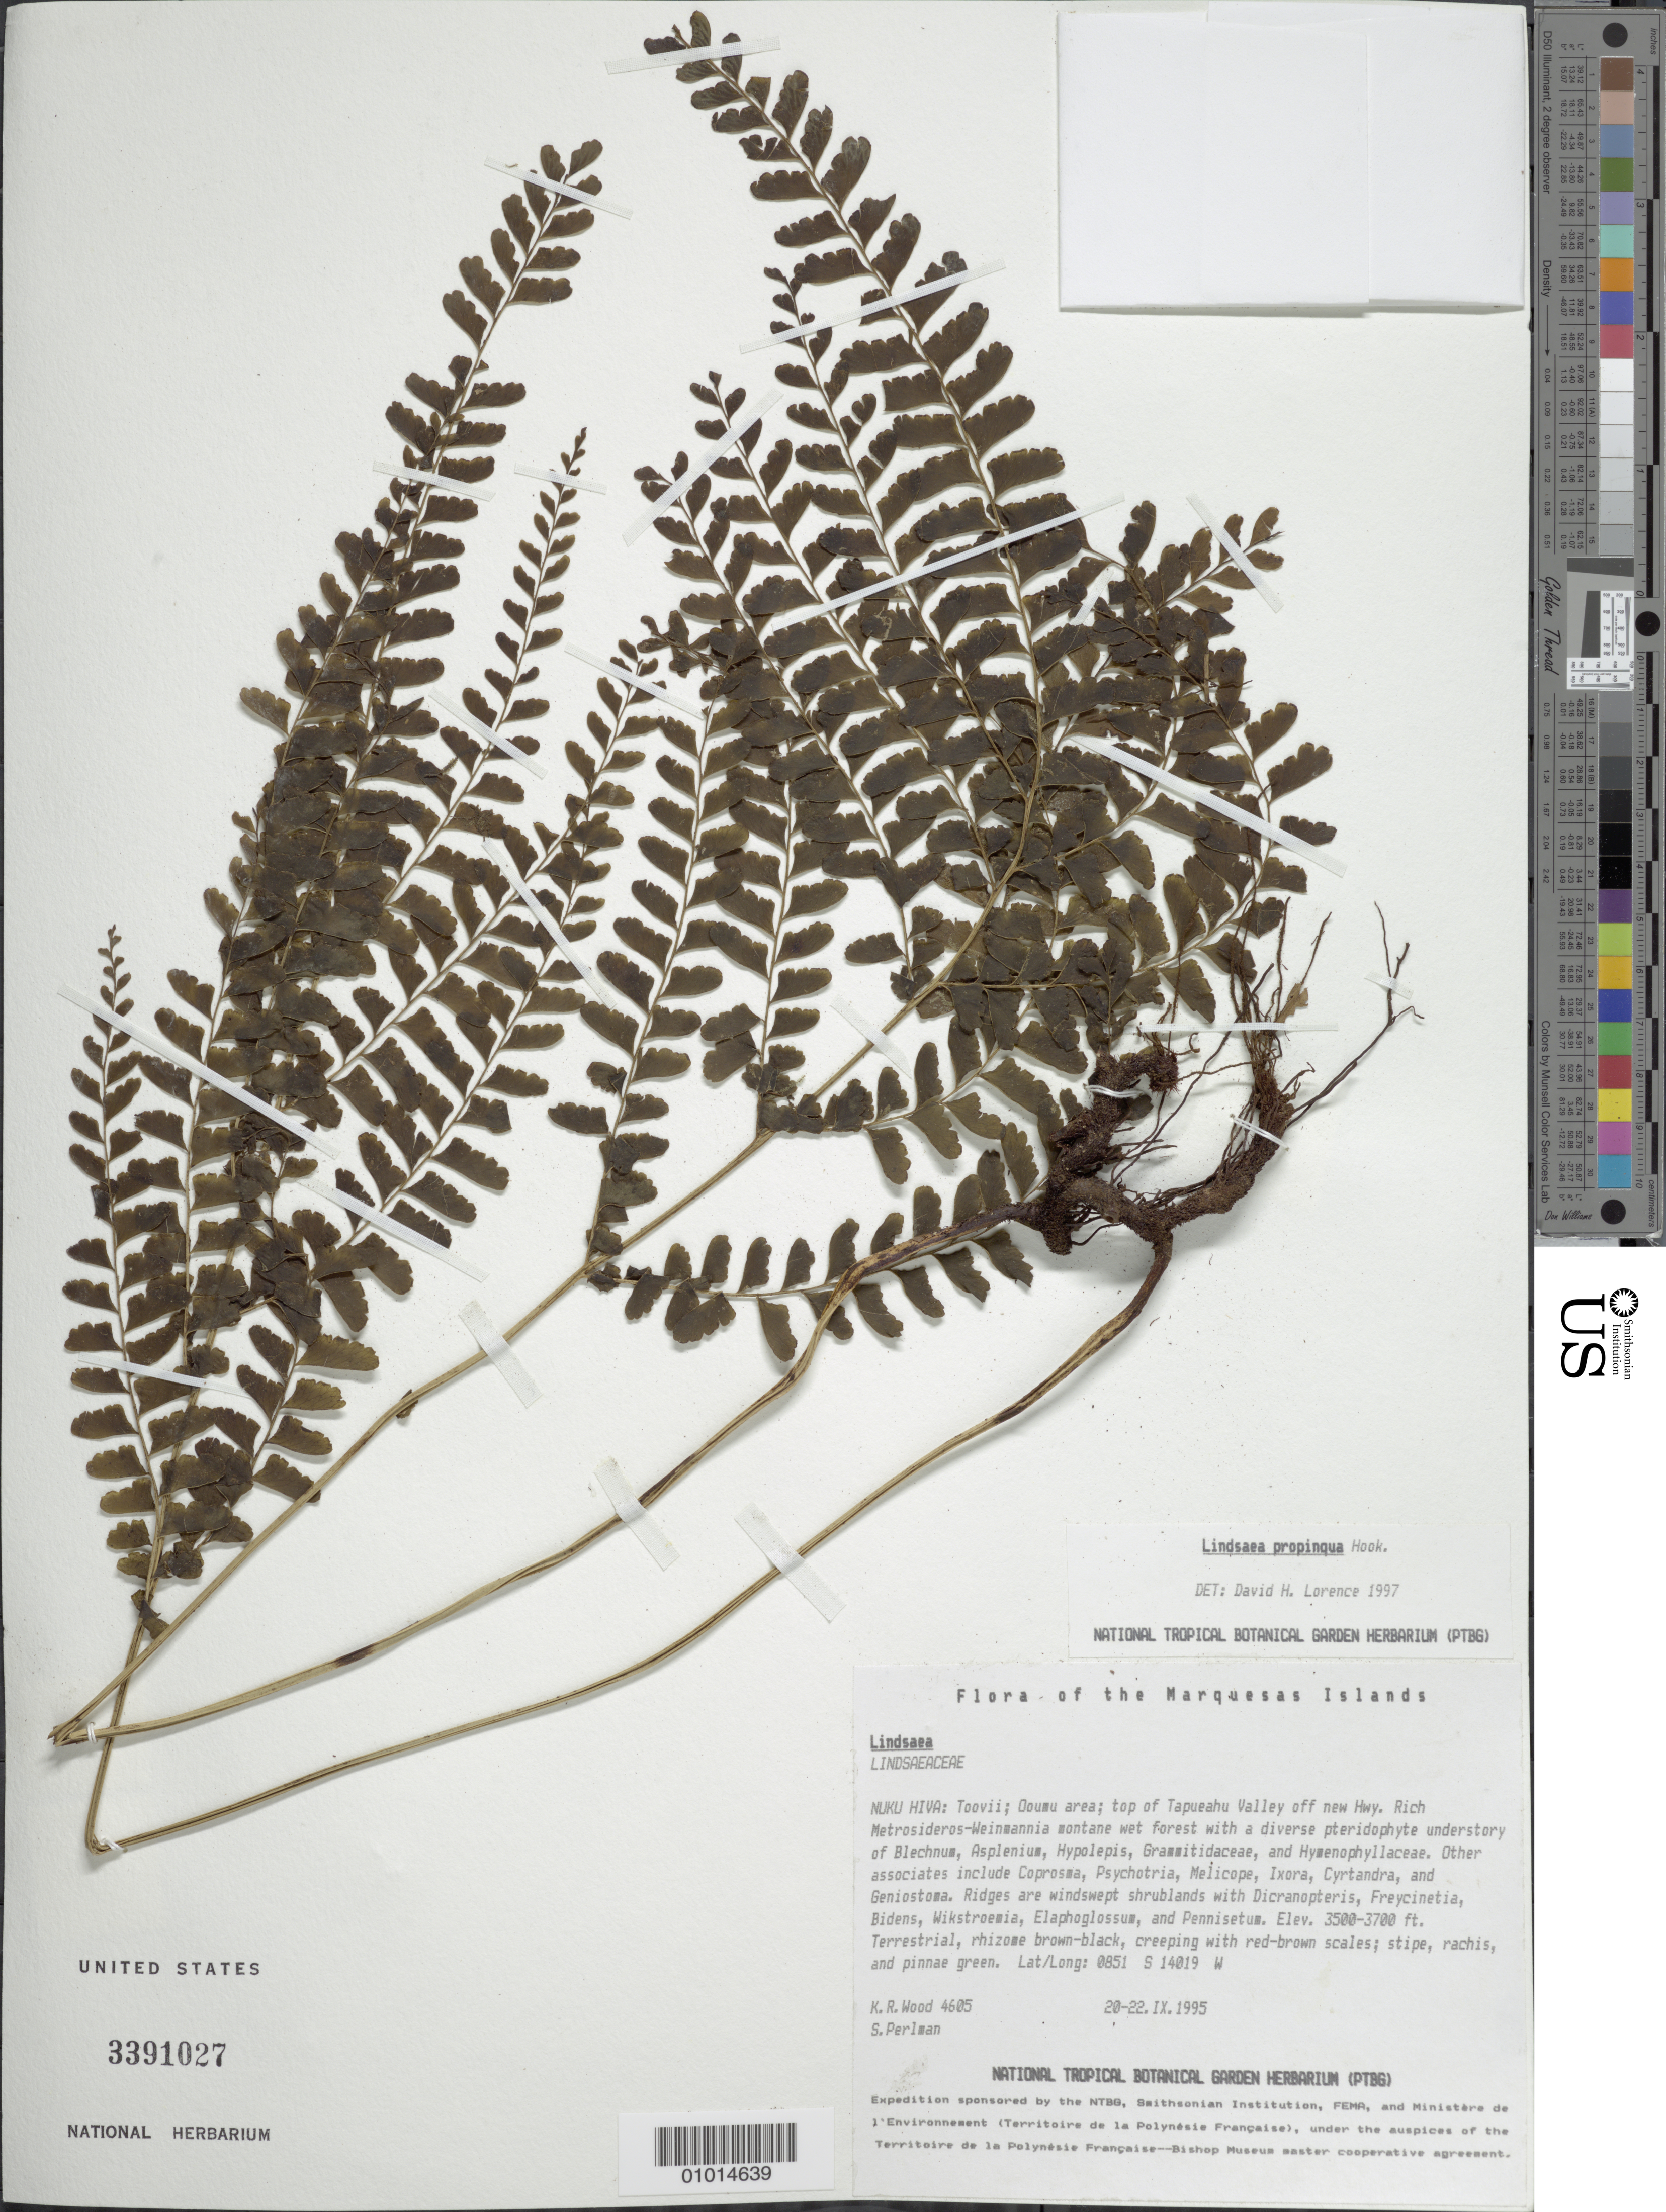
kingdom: Plantae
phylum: Tracheophyta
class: Polypodiopsida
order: Polypodiales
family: Lindsaeaceae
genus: Lindsaea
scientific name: Lindsaea propinqua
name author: Hook.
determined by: Lorence, David H., (PTBG), National Tropical Botanical Garden (UNITED STATES)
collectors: K. R. Wood & S. P. Perlman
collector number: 4605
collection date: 1995-09-20/1995-09-22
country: French Polynesia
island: Nuku Hiva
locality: Toovii, Ooumu area, top of Tapueahu Valley off new hwy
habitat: Rich Metrosideros-Weinmannia montane wet forests w/ diverse pteridophyte understory (Blechnum, Asplenium, Hypolepis, Grammitidaceae, Hymenophyllaceae)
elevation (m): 1067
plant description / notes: Det. "not L. propinqua" by Takehisa Nakamura 3 July 2007. DL disagrees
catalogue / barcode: US 3391027